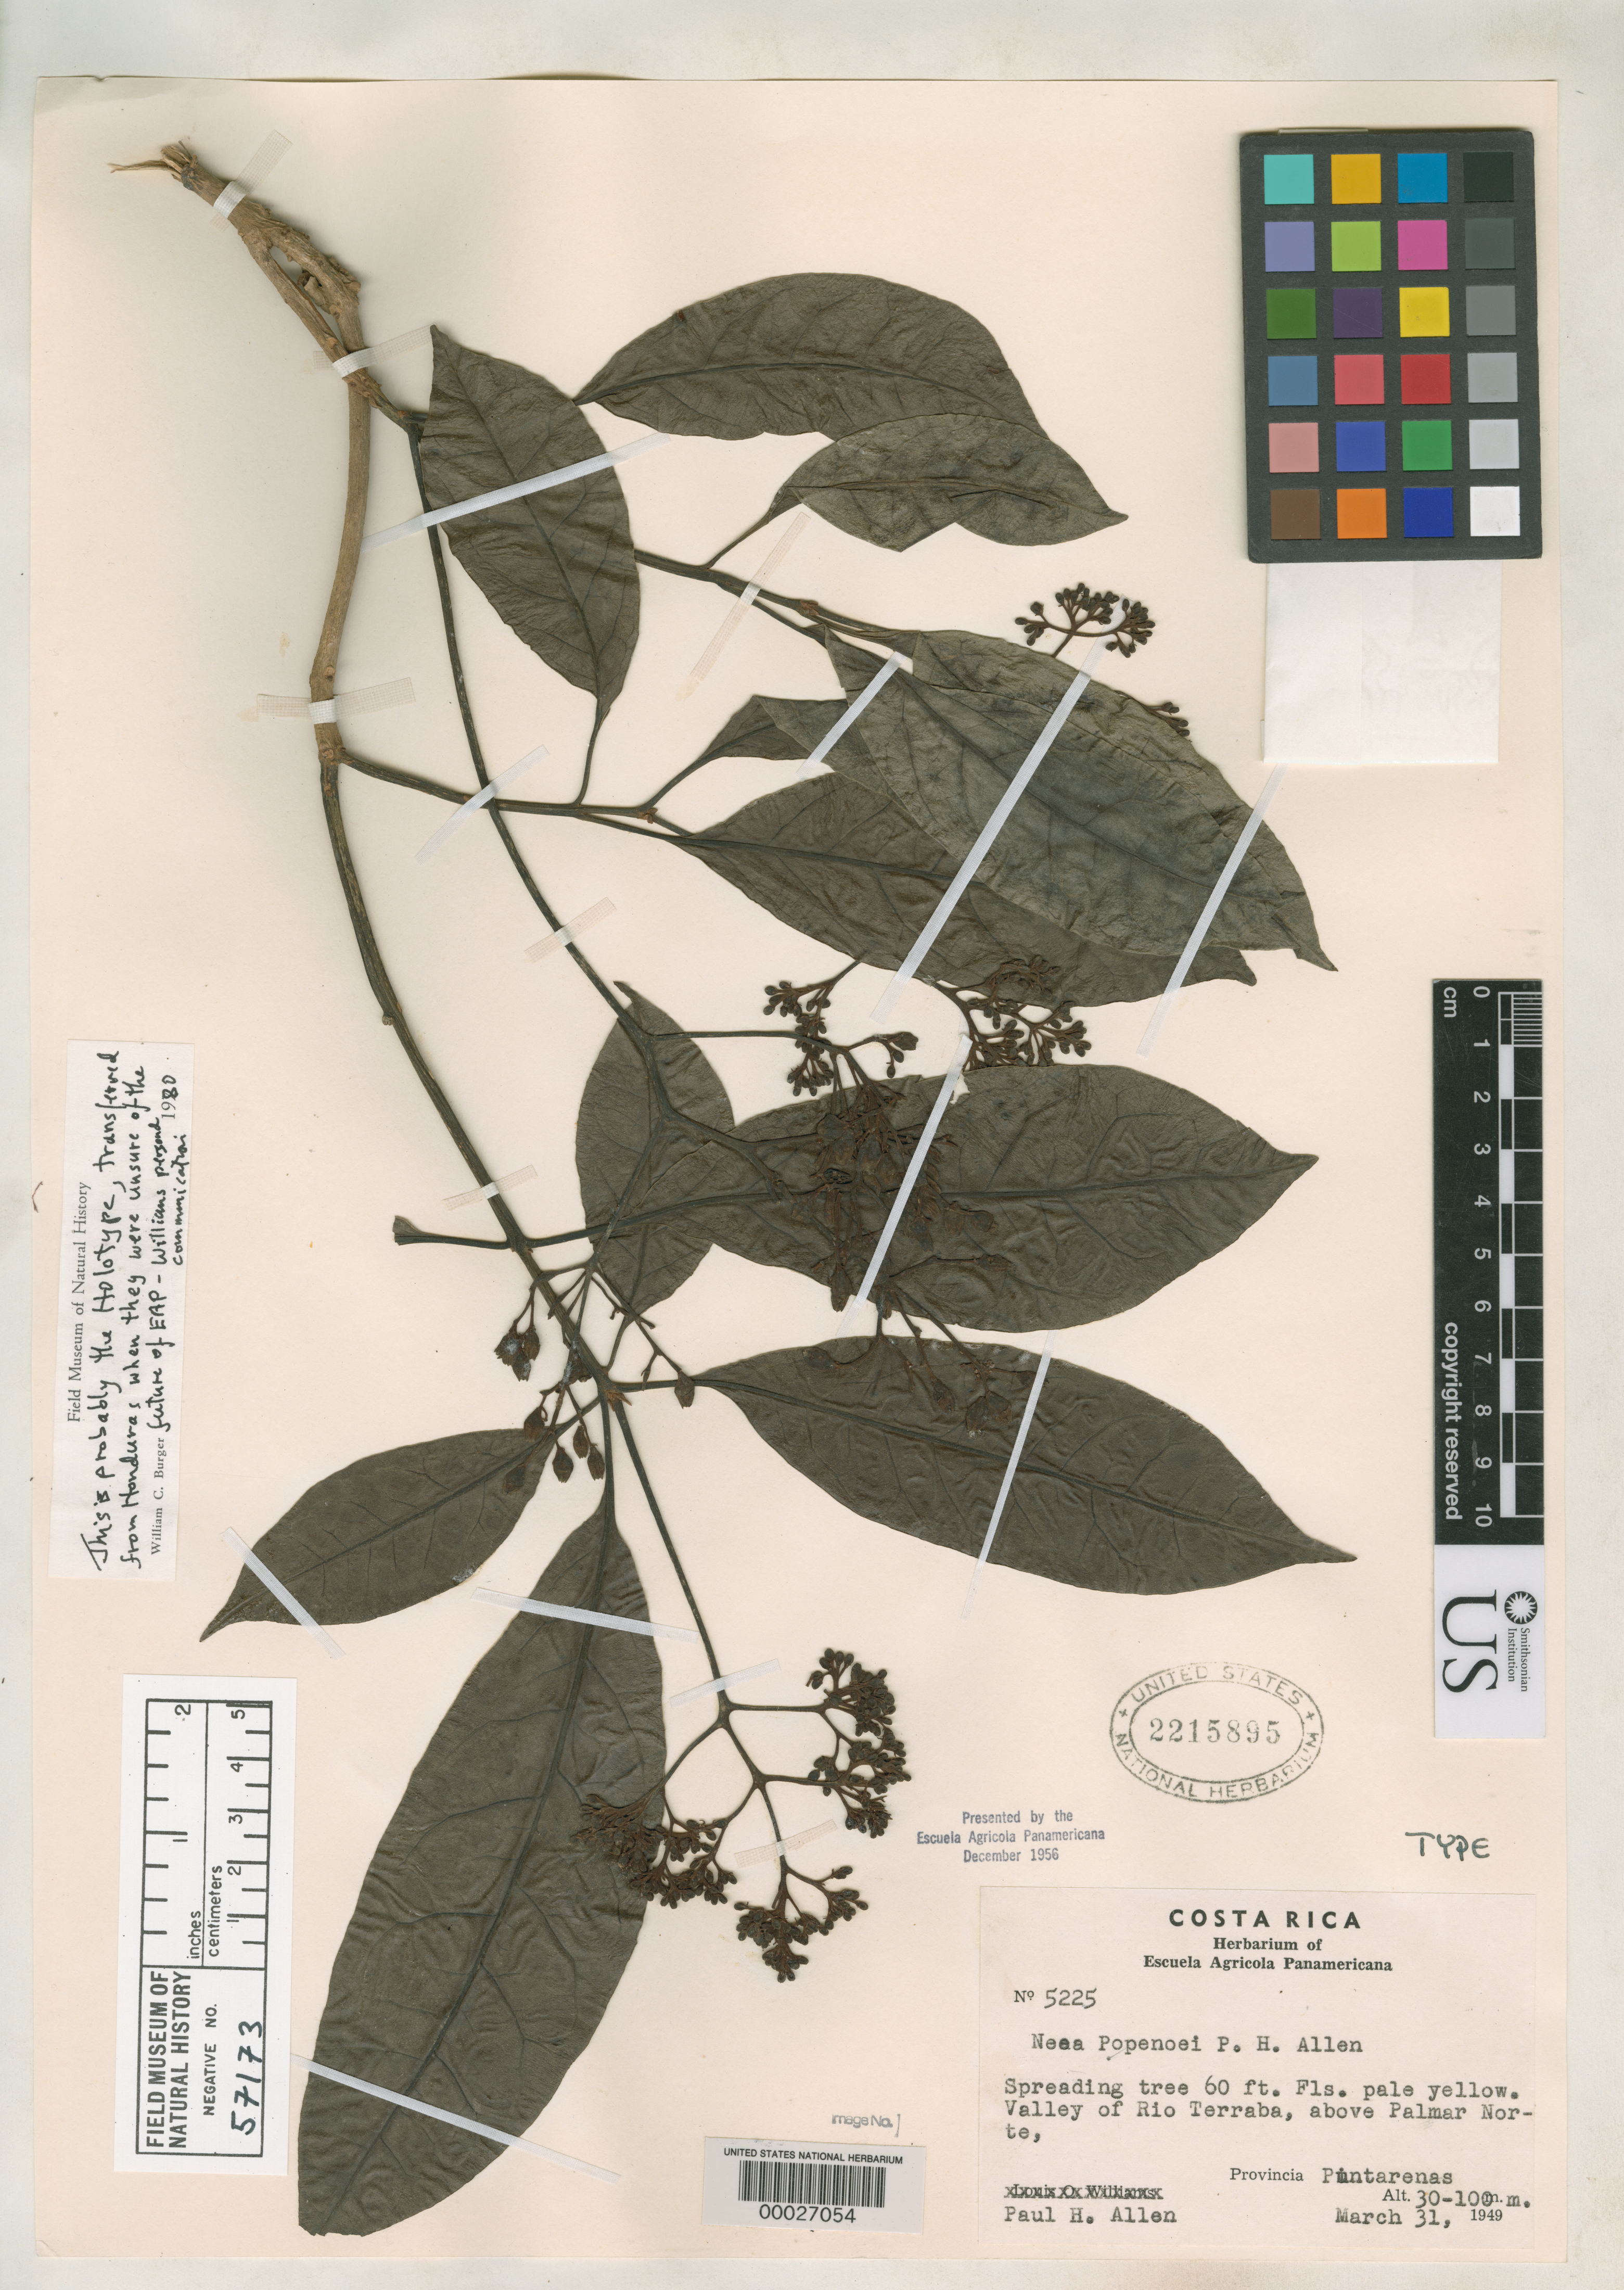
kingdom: Plantae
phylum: Tracheophyta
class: Magnoliopsida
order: Caryophyllales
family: Nyctaginaceae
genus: Neea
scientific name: Neea popenoei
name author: P.H. Allen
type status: Holotype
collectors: P. H. Allen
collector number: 5225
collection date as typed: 31 Mar 1949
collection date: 1949-03-31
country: Costa Rica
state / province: Puntarenas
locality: Valley of Rio Terralba, above Palmer Norte.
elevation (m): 30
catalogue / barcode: US 2215895